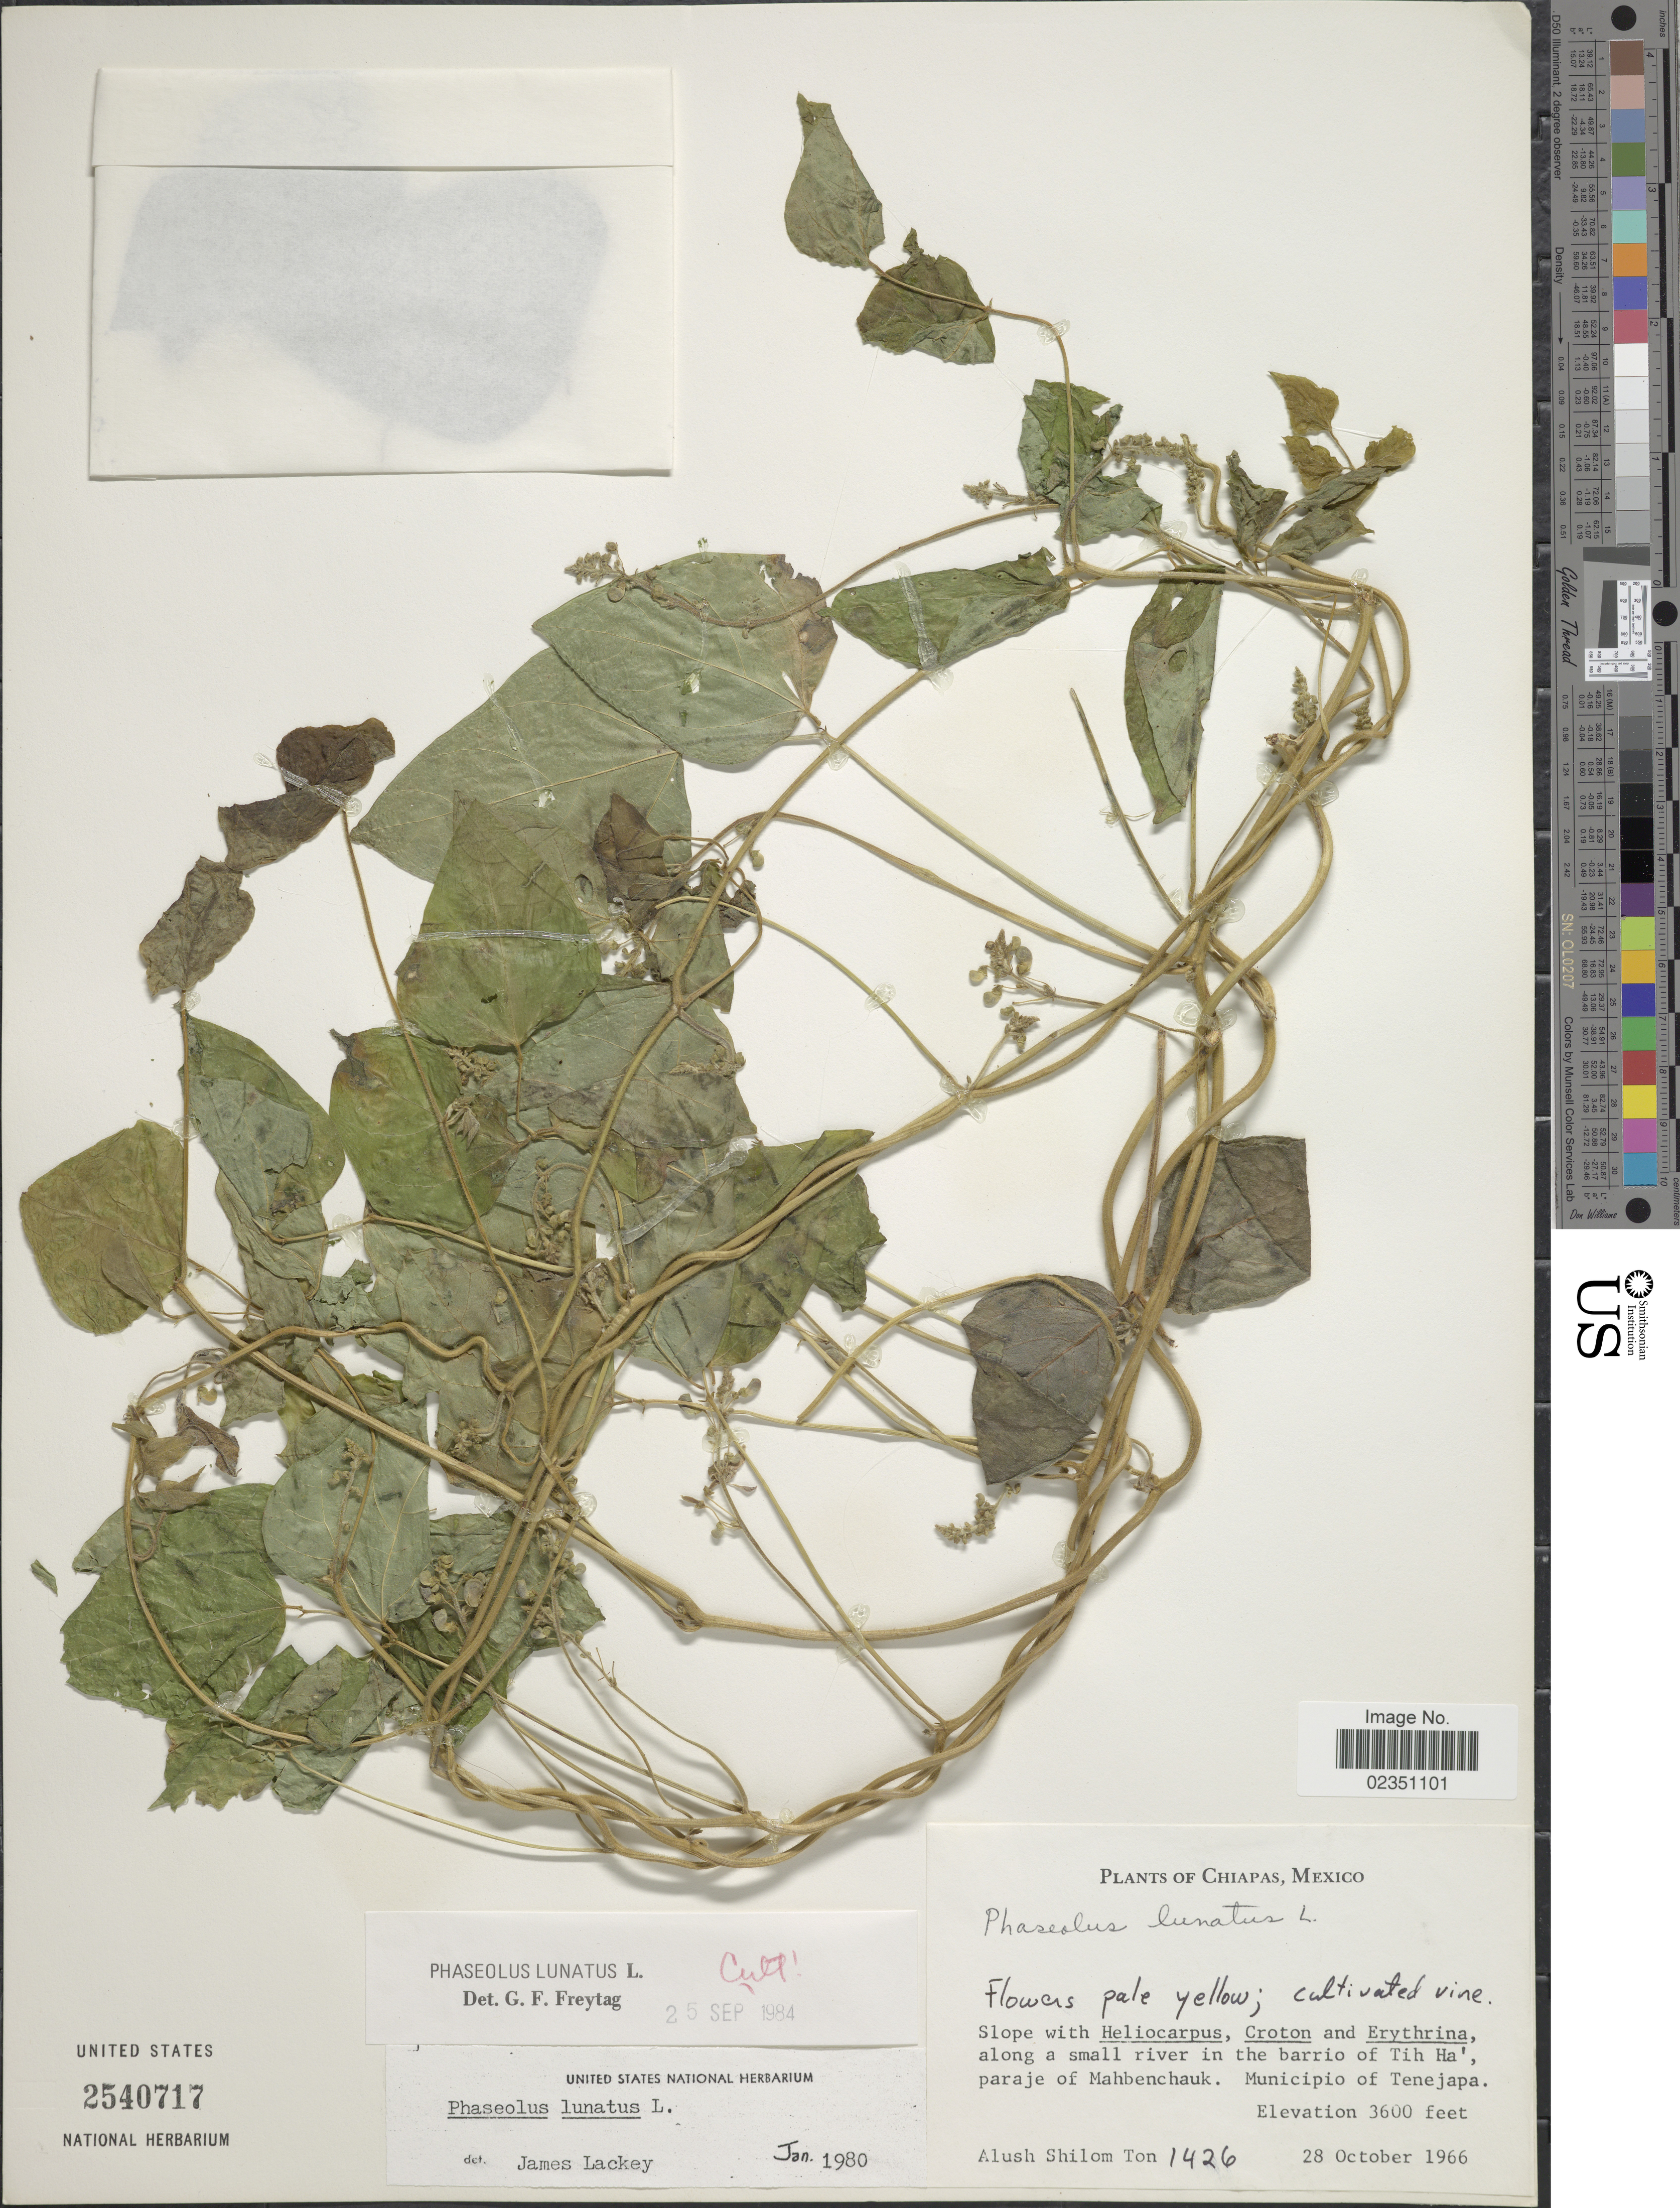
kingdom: Plantae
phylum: Tracheophyta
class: Magnoliopsida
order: Fabales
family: Fabaceae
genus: Phaseolus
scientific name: Phaseolus lunatus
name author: L.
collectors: A. M. Ton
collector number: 1426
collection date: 1966-10-28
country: Mexico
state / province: Chiapas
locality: Along a small river in he barrio of Tih Ha' , paraje of Mahbenchauk. Municipio of Tenejapa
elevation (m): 1097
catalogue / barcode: US 2540717